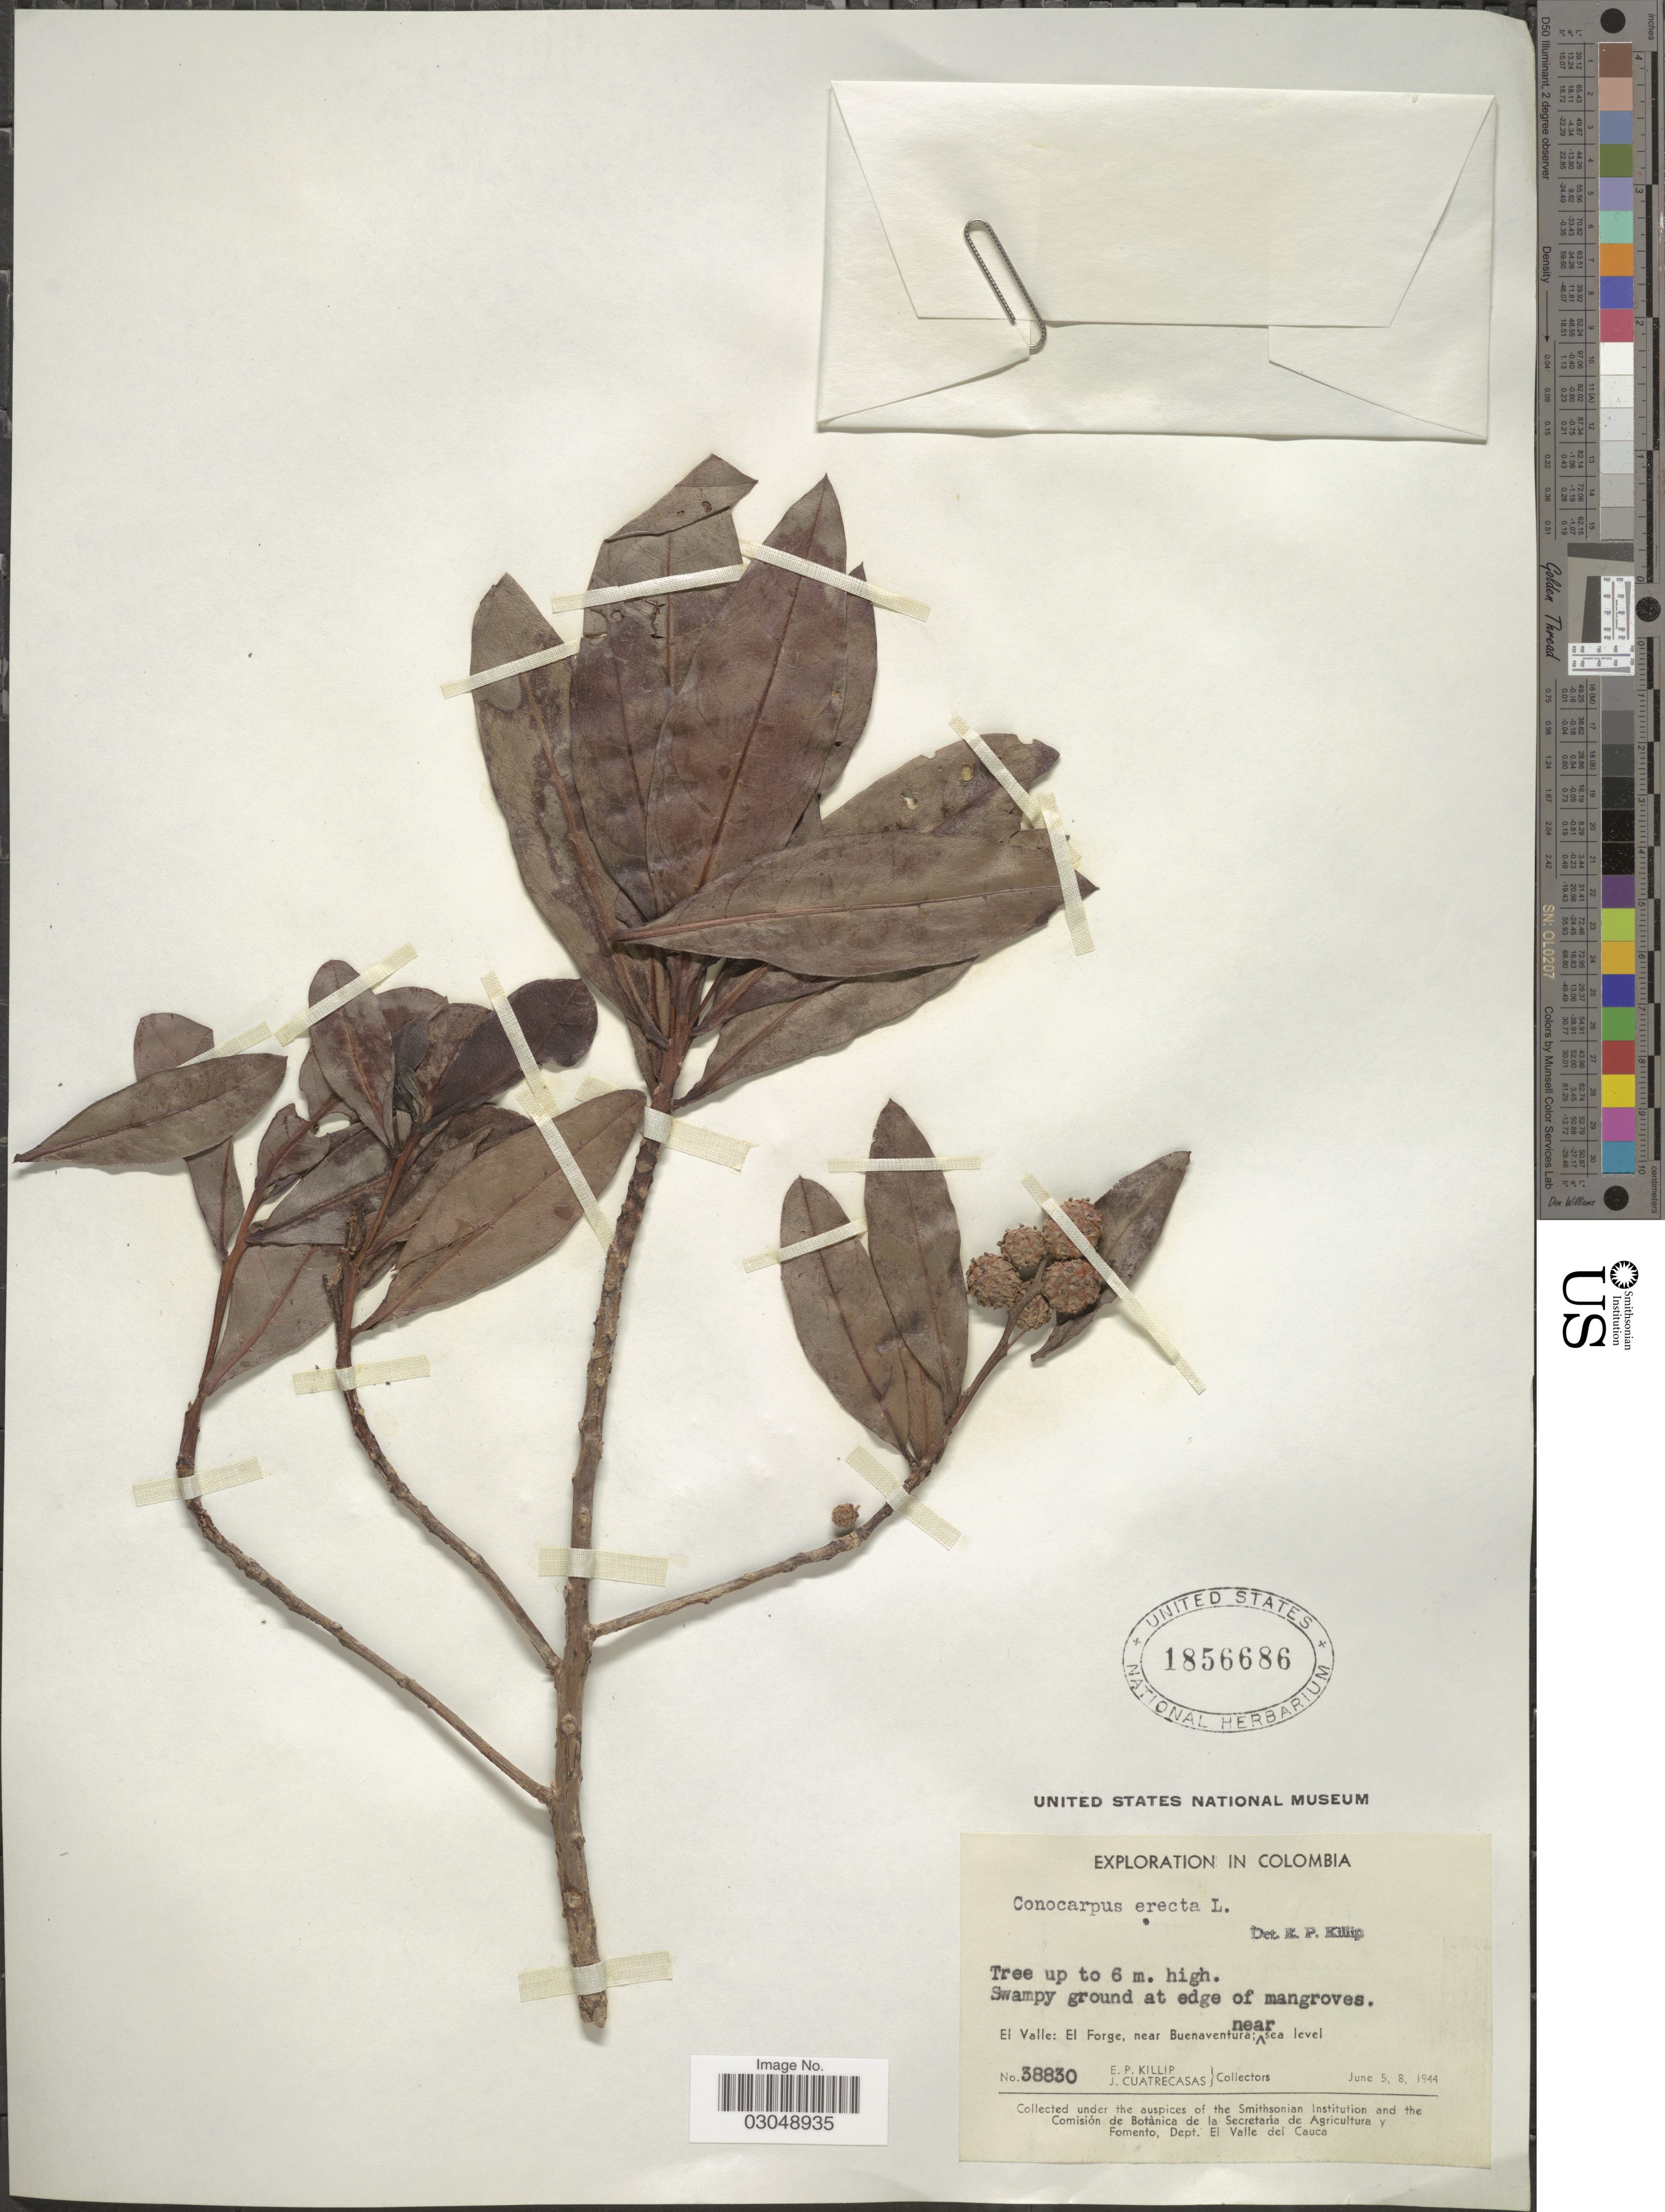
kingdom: Plantae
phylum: Tracheophyta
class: Magnoliopsida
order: Myrtales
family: Combretaceae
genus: Conocarpus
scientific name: Conocarpus erectus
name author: L.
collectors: E. P. Killip & J. Cuatrecasas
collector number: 38830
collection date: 1944-06-05/1944-06-08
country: Colombia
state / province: Valle del Cauca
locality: El Valle: El Forge, near Buenaventura.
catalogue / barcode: US 1856686